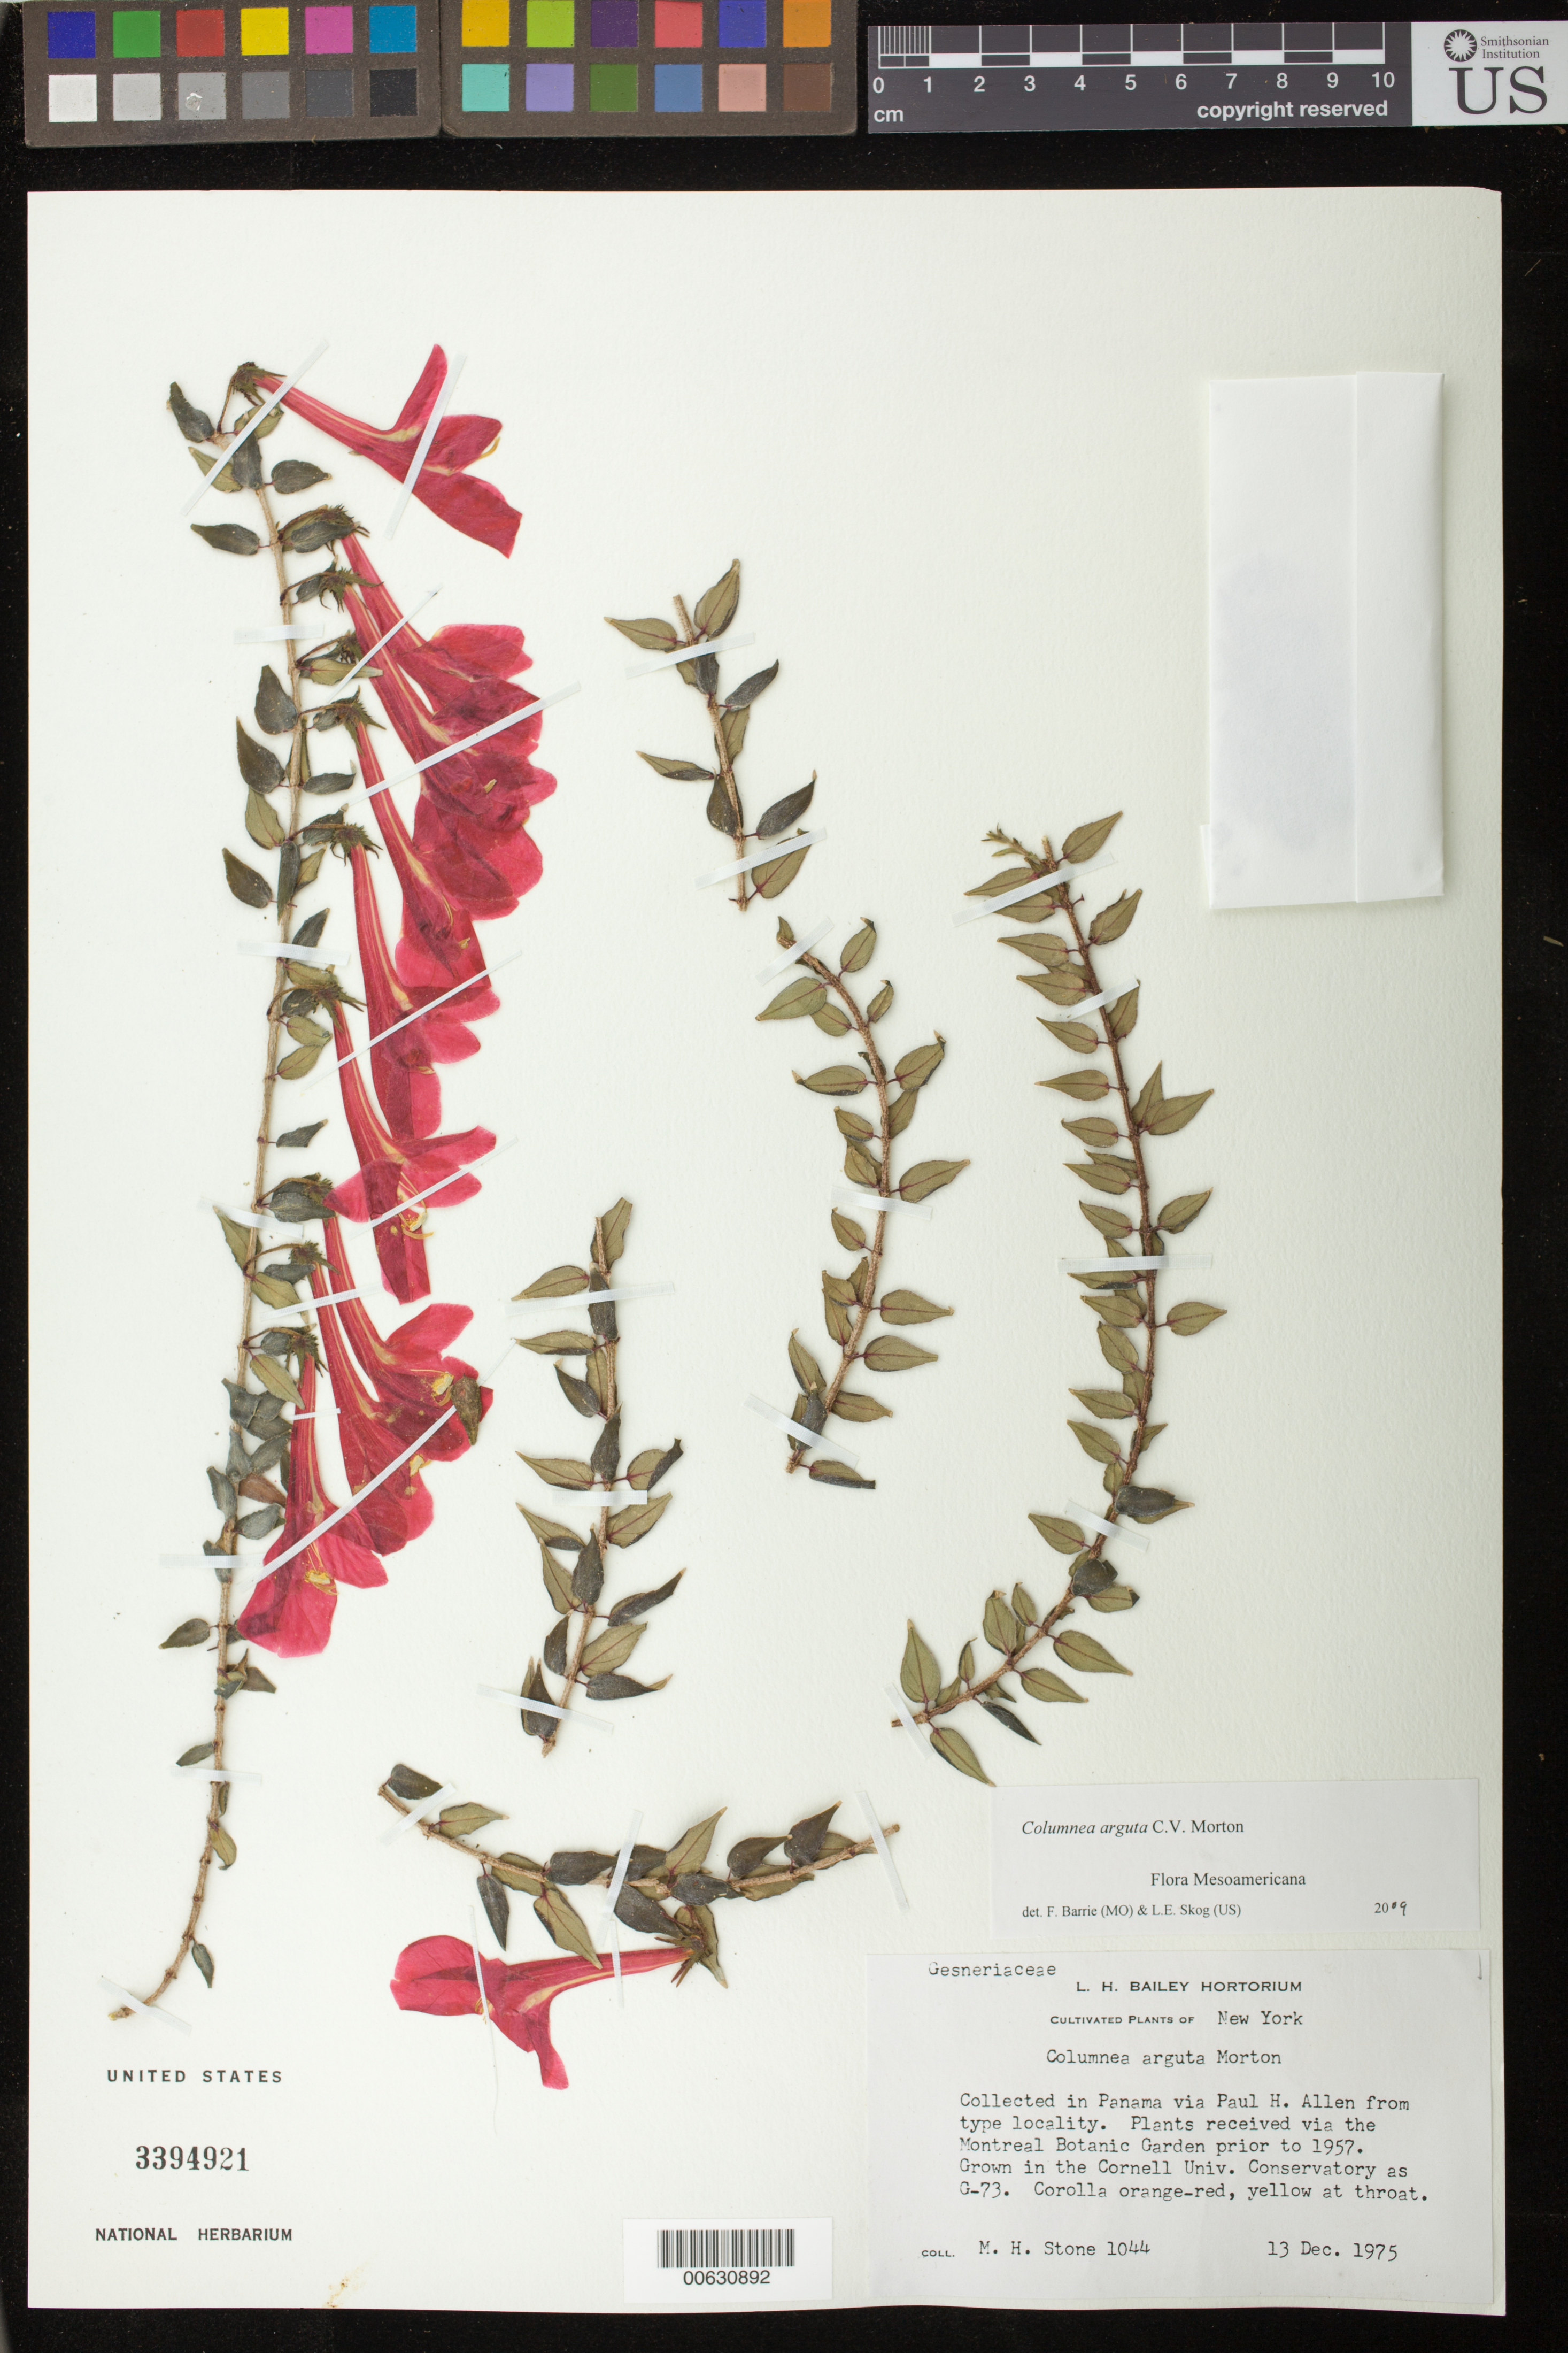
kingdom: Plantae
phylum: Tracheophyta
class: Magnoliopsida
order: Lamiales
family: Gesneriaceae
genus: Columnea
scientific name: Columnea arguta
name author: C.V. Morton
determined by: Skog, Laurence E.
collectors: M. Stone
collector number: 1044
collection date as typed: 13 Dec 1975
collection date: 1975-12-13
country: Panama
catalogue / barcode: US 3394921